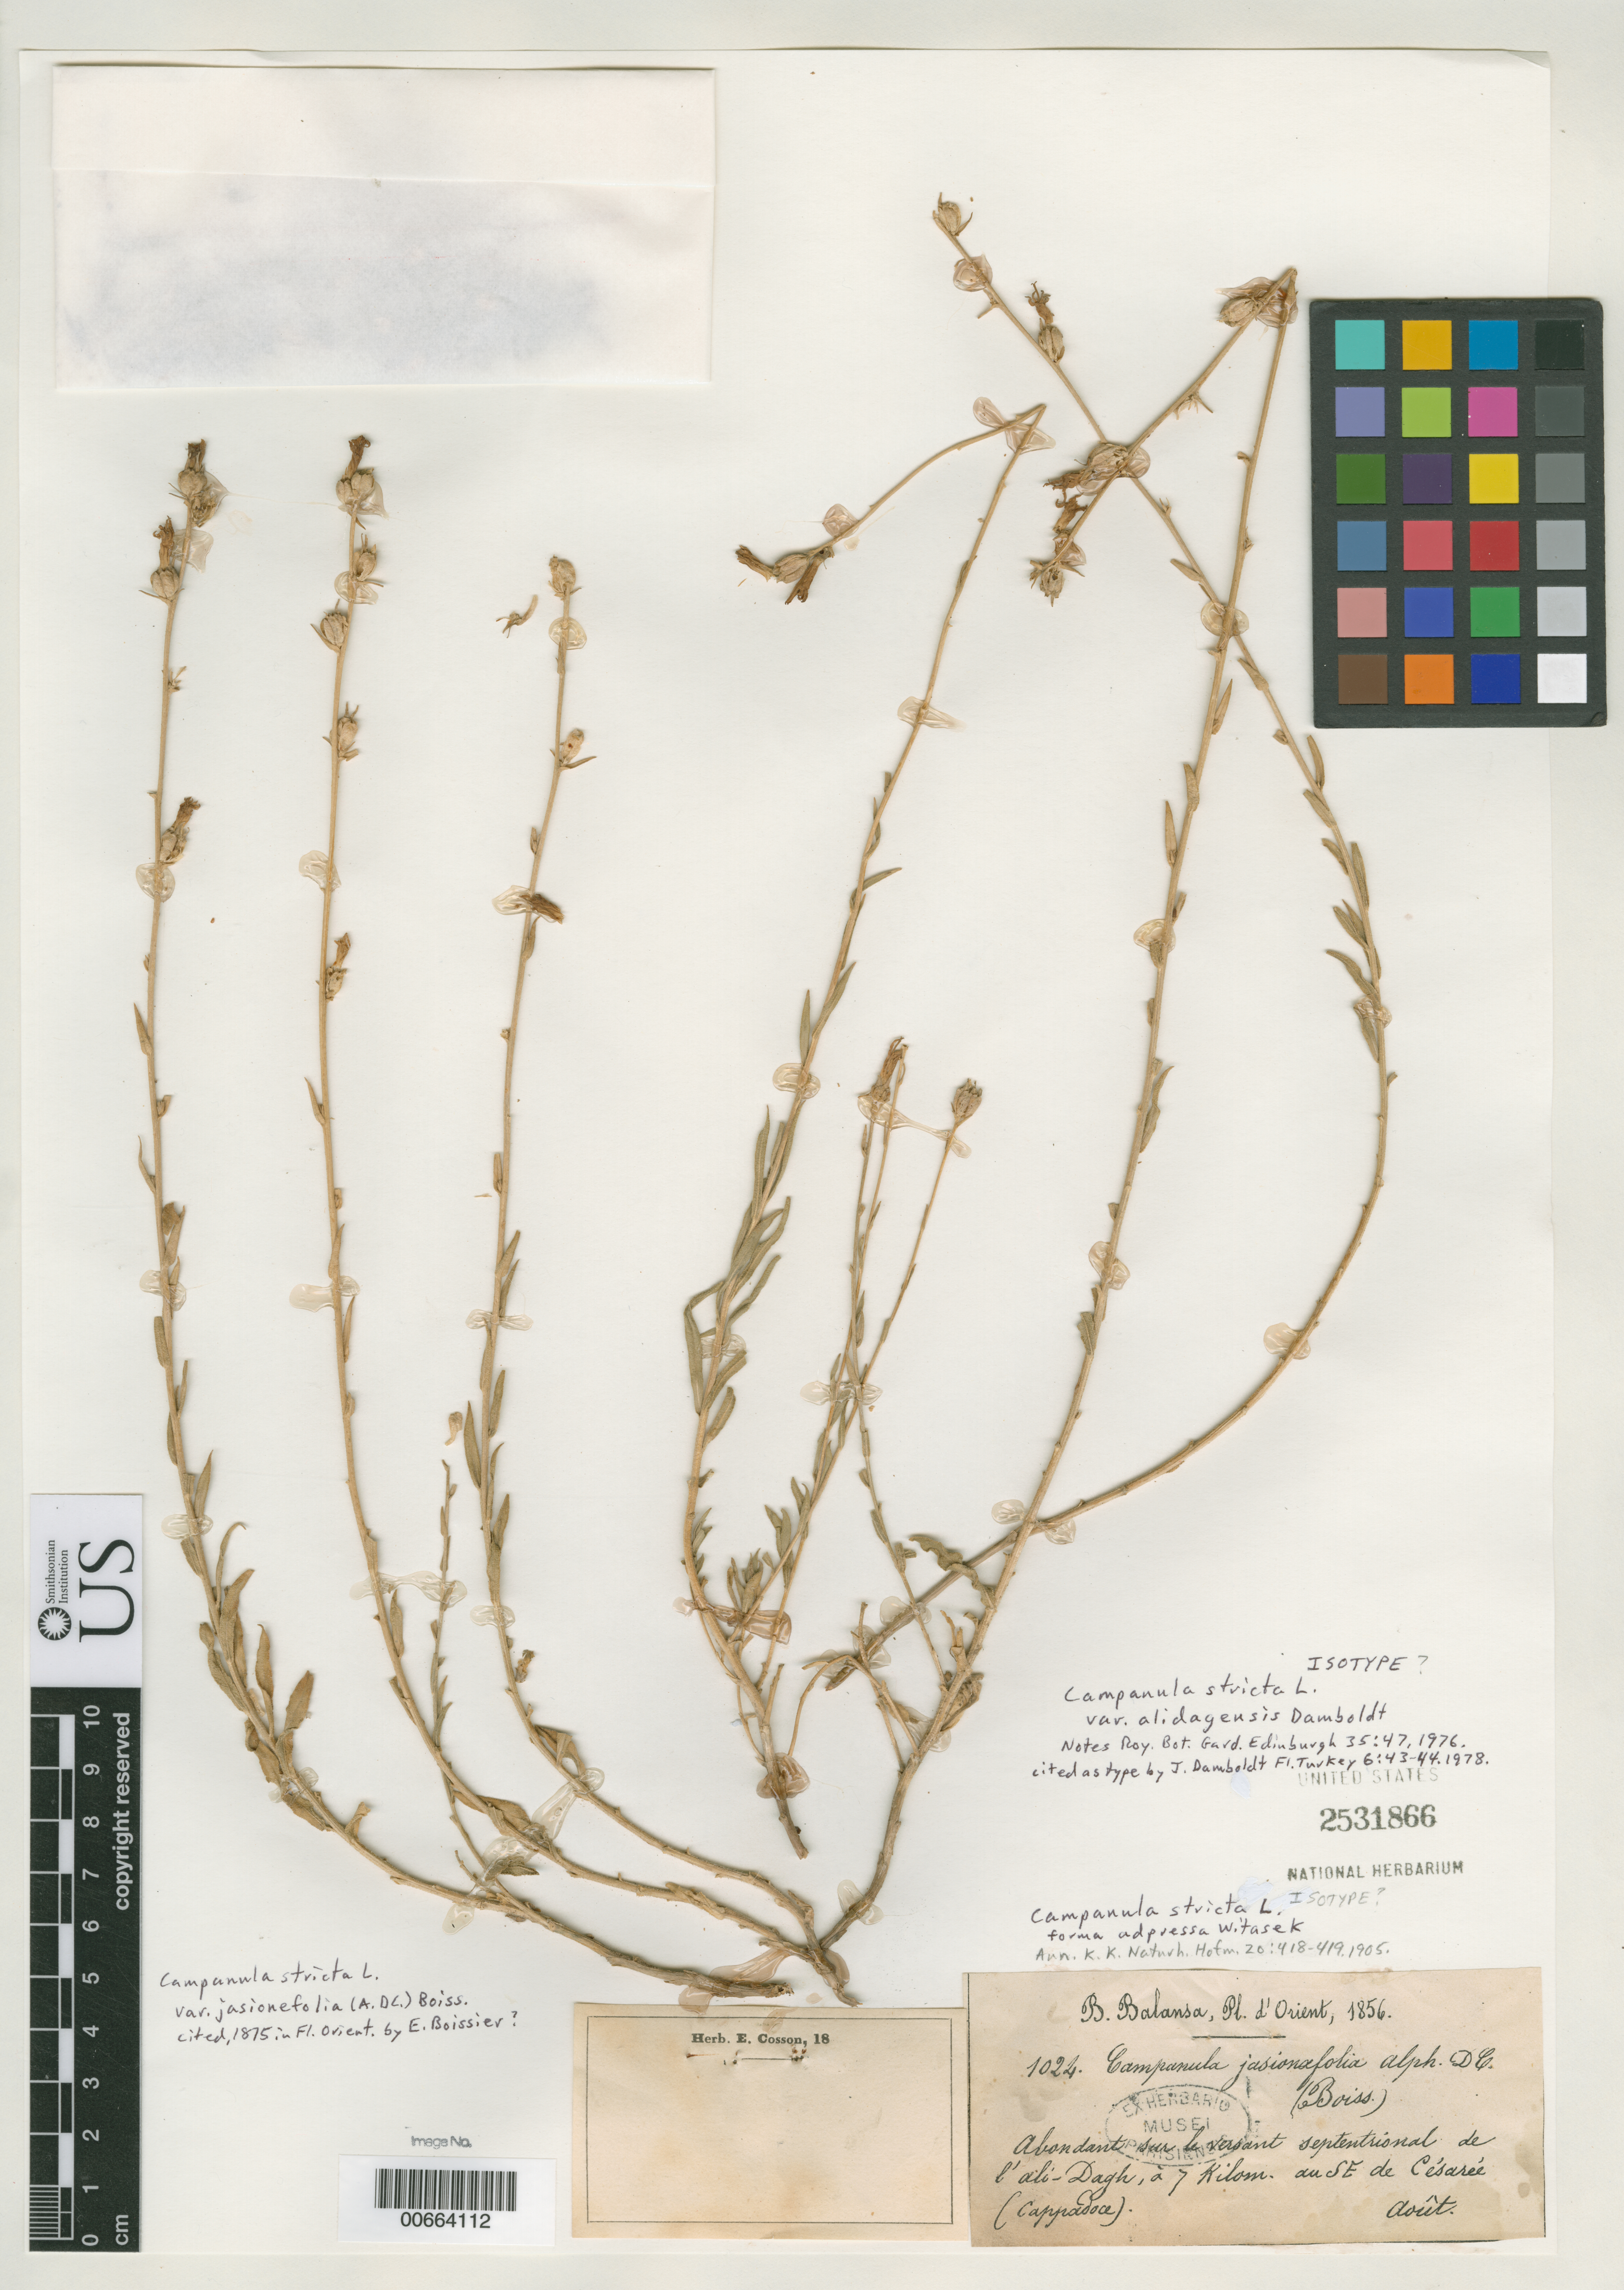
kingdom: Plantae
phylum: Tracheophyta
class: Magnoliopsida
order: Asterales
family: Campanulaceae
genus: Campanula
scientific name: Campanula stricta f. adpressa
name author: Witasek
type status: Possible Isotype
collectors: B. Balansa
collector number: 1024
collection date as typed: Aug 1856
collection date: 1856-08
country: Turkey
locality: L'ali-Dagh, à 7 km. au SE de Césarée (Cappadoce).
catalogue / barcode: US 2531866